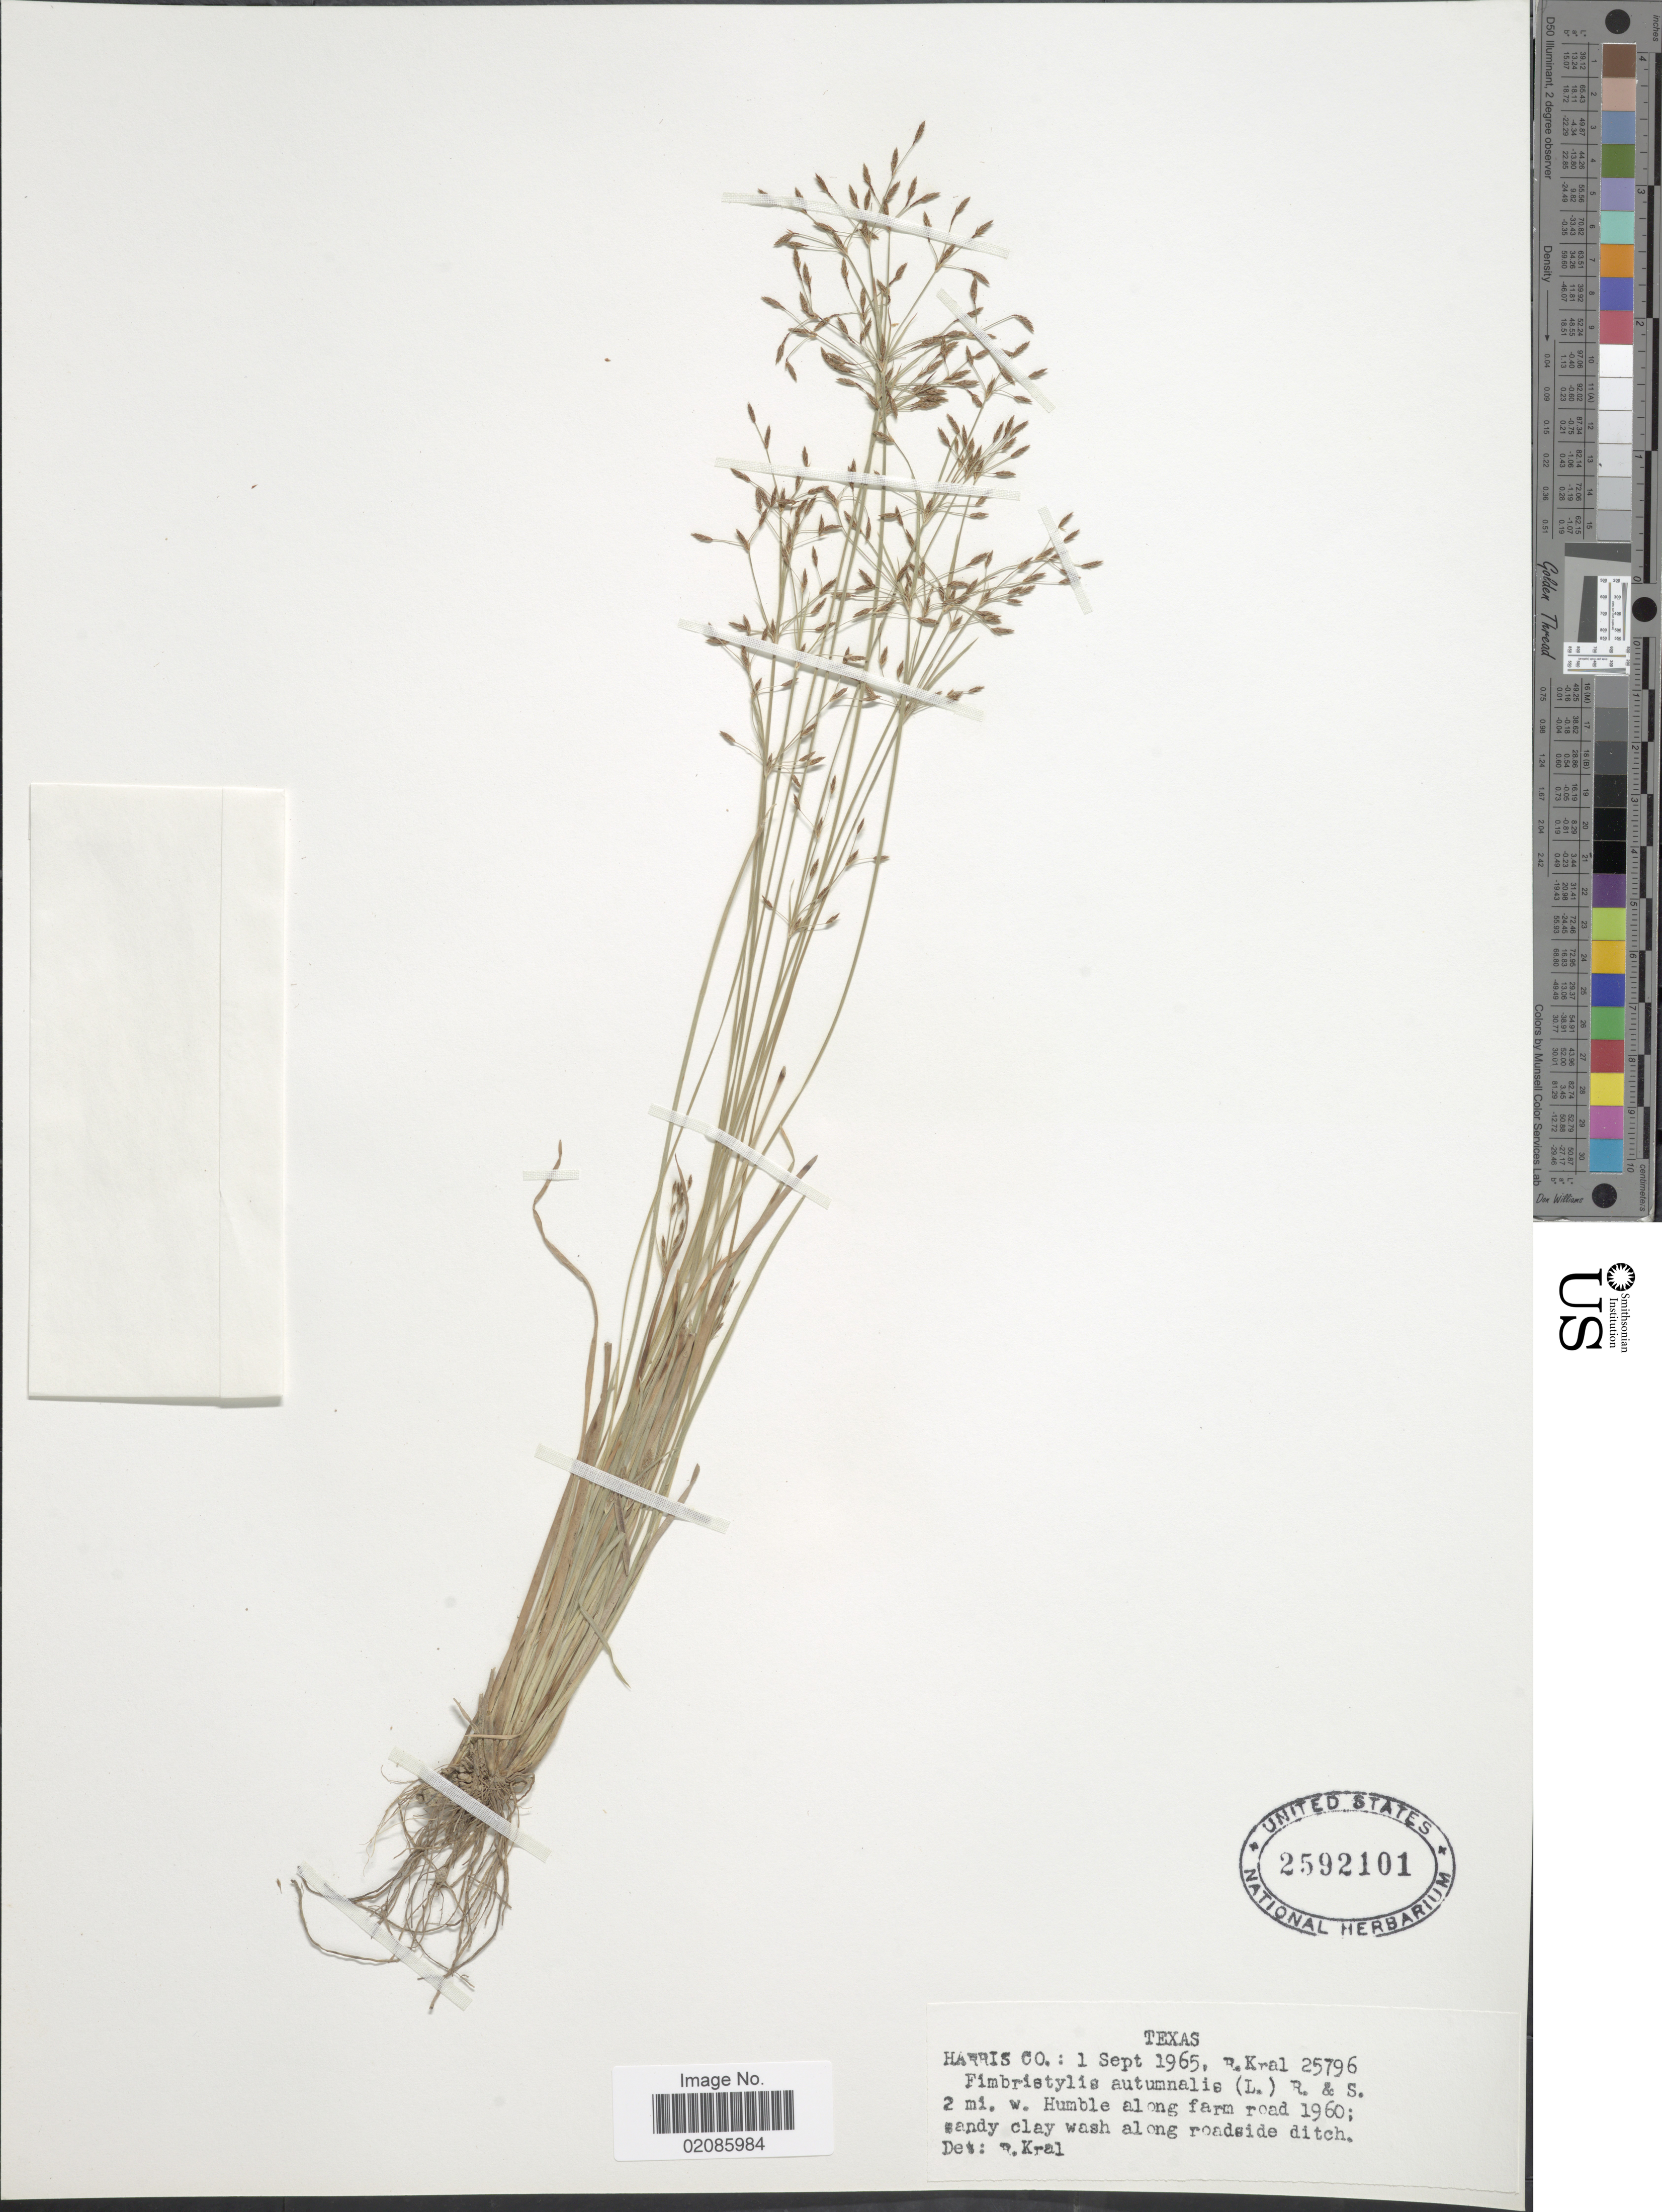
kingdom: Plantae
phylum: Tracheophyta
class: Liliopsida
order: Poales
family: Cyperaceae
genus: Fimbristylis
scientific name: Fimbristylis autumnalis (L.) Roem. & Schult.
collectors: R. Kral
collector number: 25796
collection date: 1965-09-01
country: United States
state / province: Texas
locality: Harris Co. 2 mi. w. Humble along farm road 1960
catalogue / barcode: US 2592101